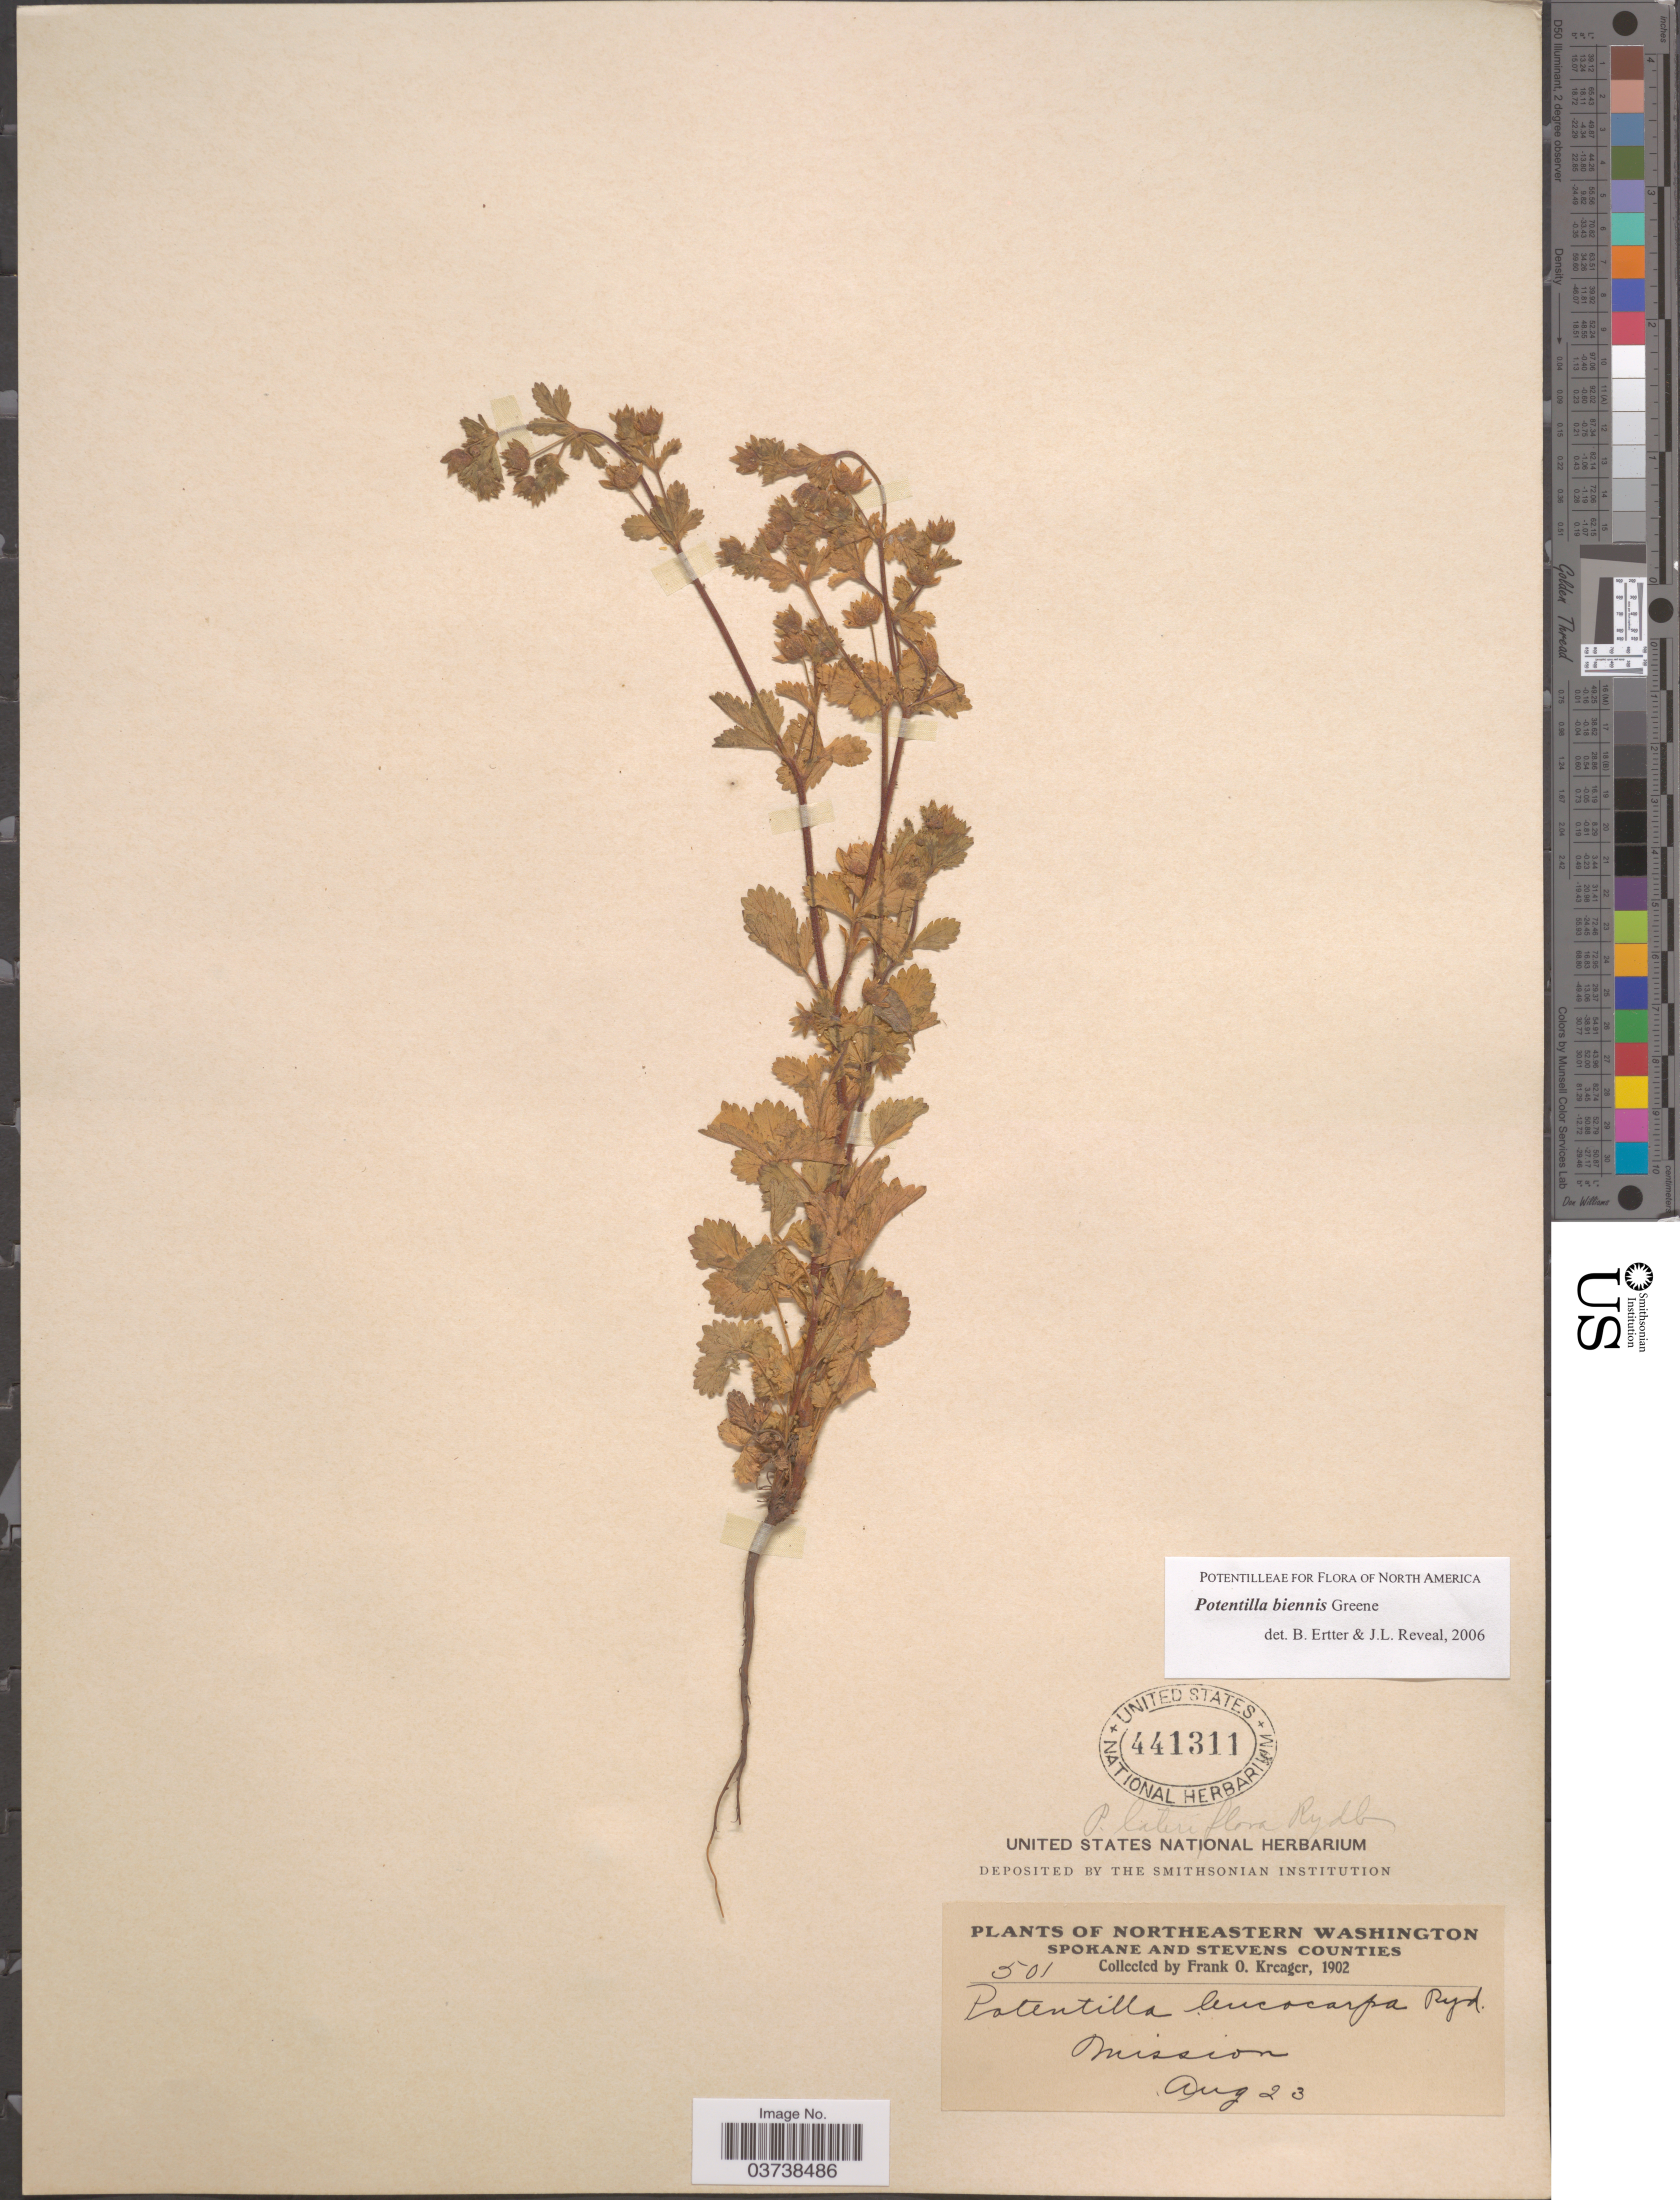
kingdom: Plantae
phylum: Tracheophyta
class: Magnoliopsida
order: Rosales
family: Rosaceae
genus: Potentilla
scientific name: Potentilla biennis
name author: Greene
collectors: F. Kreager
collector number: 501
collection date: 1902-08-23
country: United States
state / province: Washington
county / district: Spokane / Stevens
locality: Northeastern Washington. Spokane and Stevens Counties. Mission.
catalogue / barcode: US 441311